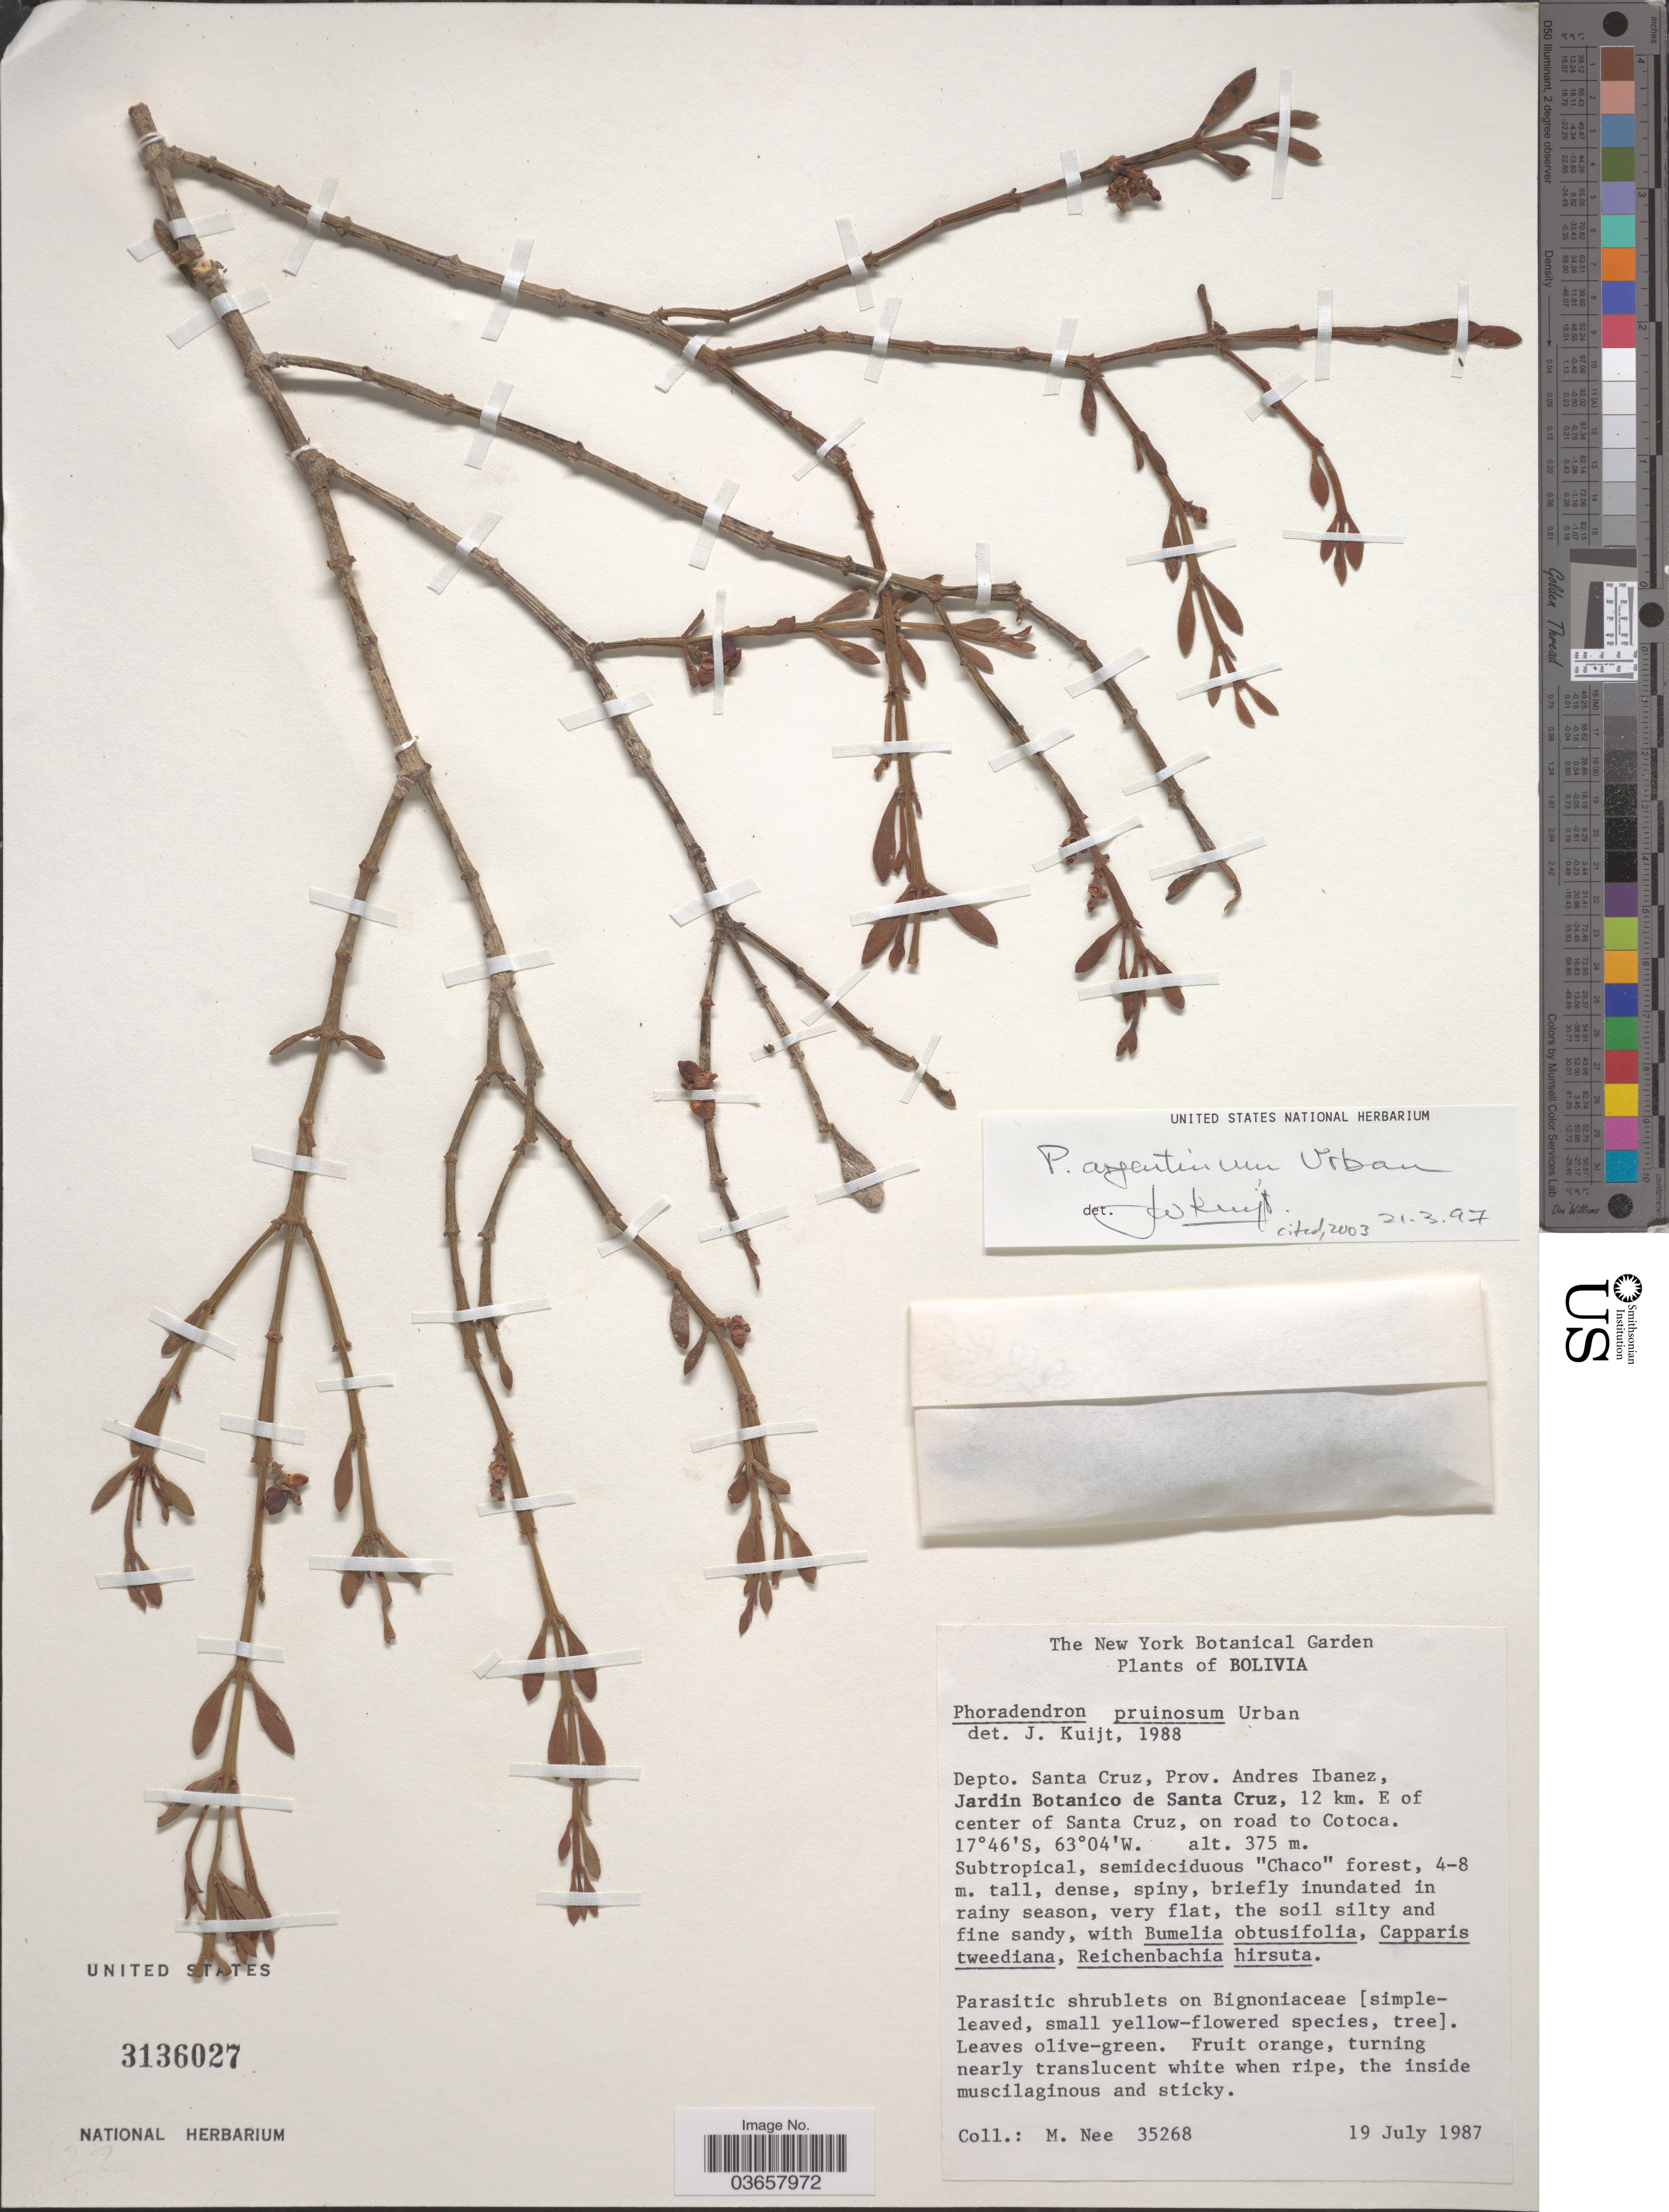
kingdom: Plantae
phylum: Tracheophyta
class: Magnoliopsida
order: Santalales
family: Viscaceae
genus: Phoradendron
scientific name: Phoradendron argentinum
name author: Urb.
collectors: M. Nee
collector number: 35268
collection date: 1987-07-19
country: Bolivia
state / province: Santa Cruz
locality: Depto. Santa Cruz, Prov. Andres Ibanez, Jardin Botanico de Santa Cruz, 12 km. E of center of Santa Cruz, on road to Cotoca.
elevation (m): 375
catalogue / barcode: US 3136027